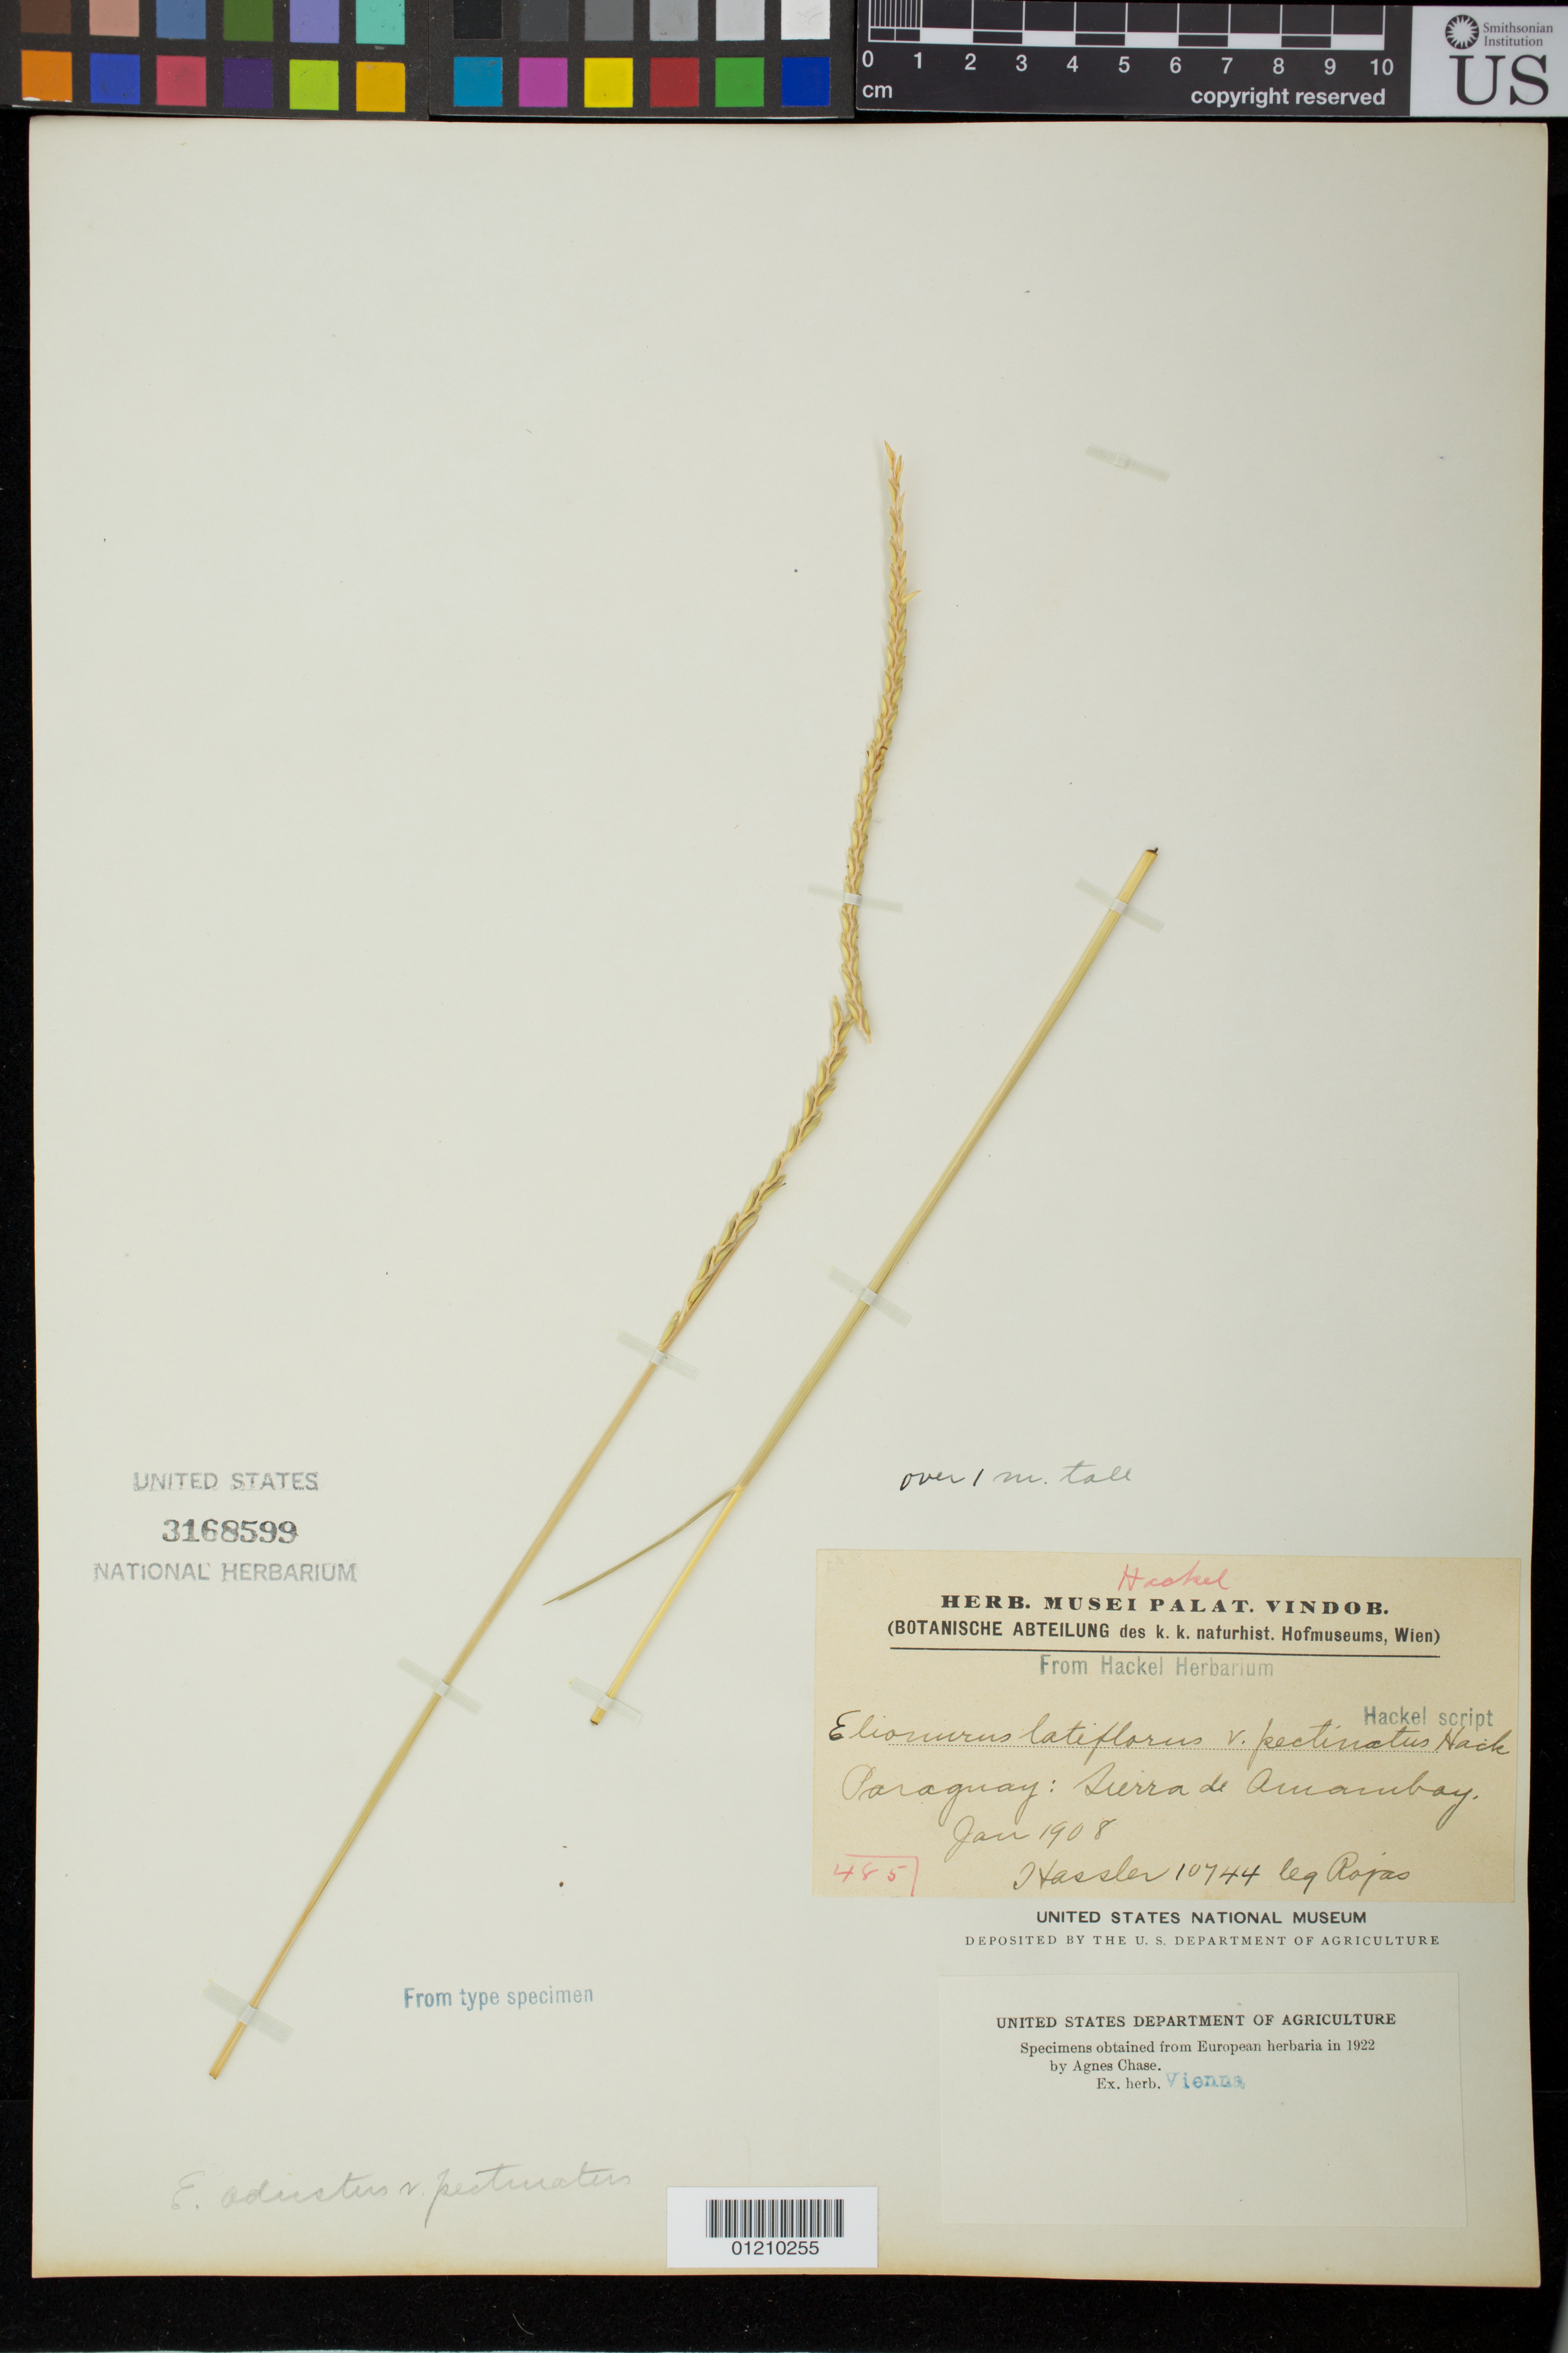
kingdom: Plantae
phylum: Tracheophyta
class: Liliopsida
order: Poales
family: Poaceae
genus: Elionurus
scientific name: Elionurus latiflorus var. pectinatus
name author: Hack.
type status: Type Collection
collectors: E. Hassler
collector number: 1176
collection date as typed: Jan 1908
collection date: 1908-01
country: Paraguay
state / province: Amambay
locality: Sierra de Amambay, Estrella.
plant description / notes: Fragmentary material of type specimen ex herb. Vienna.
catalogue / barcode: US 3168599